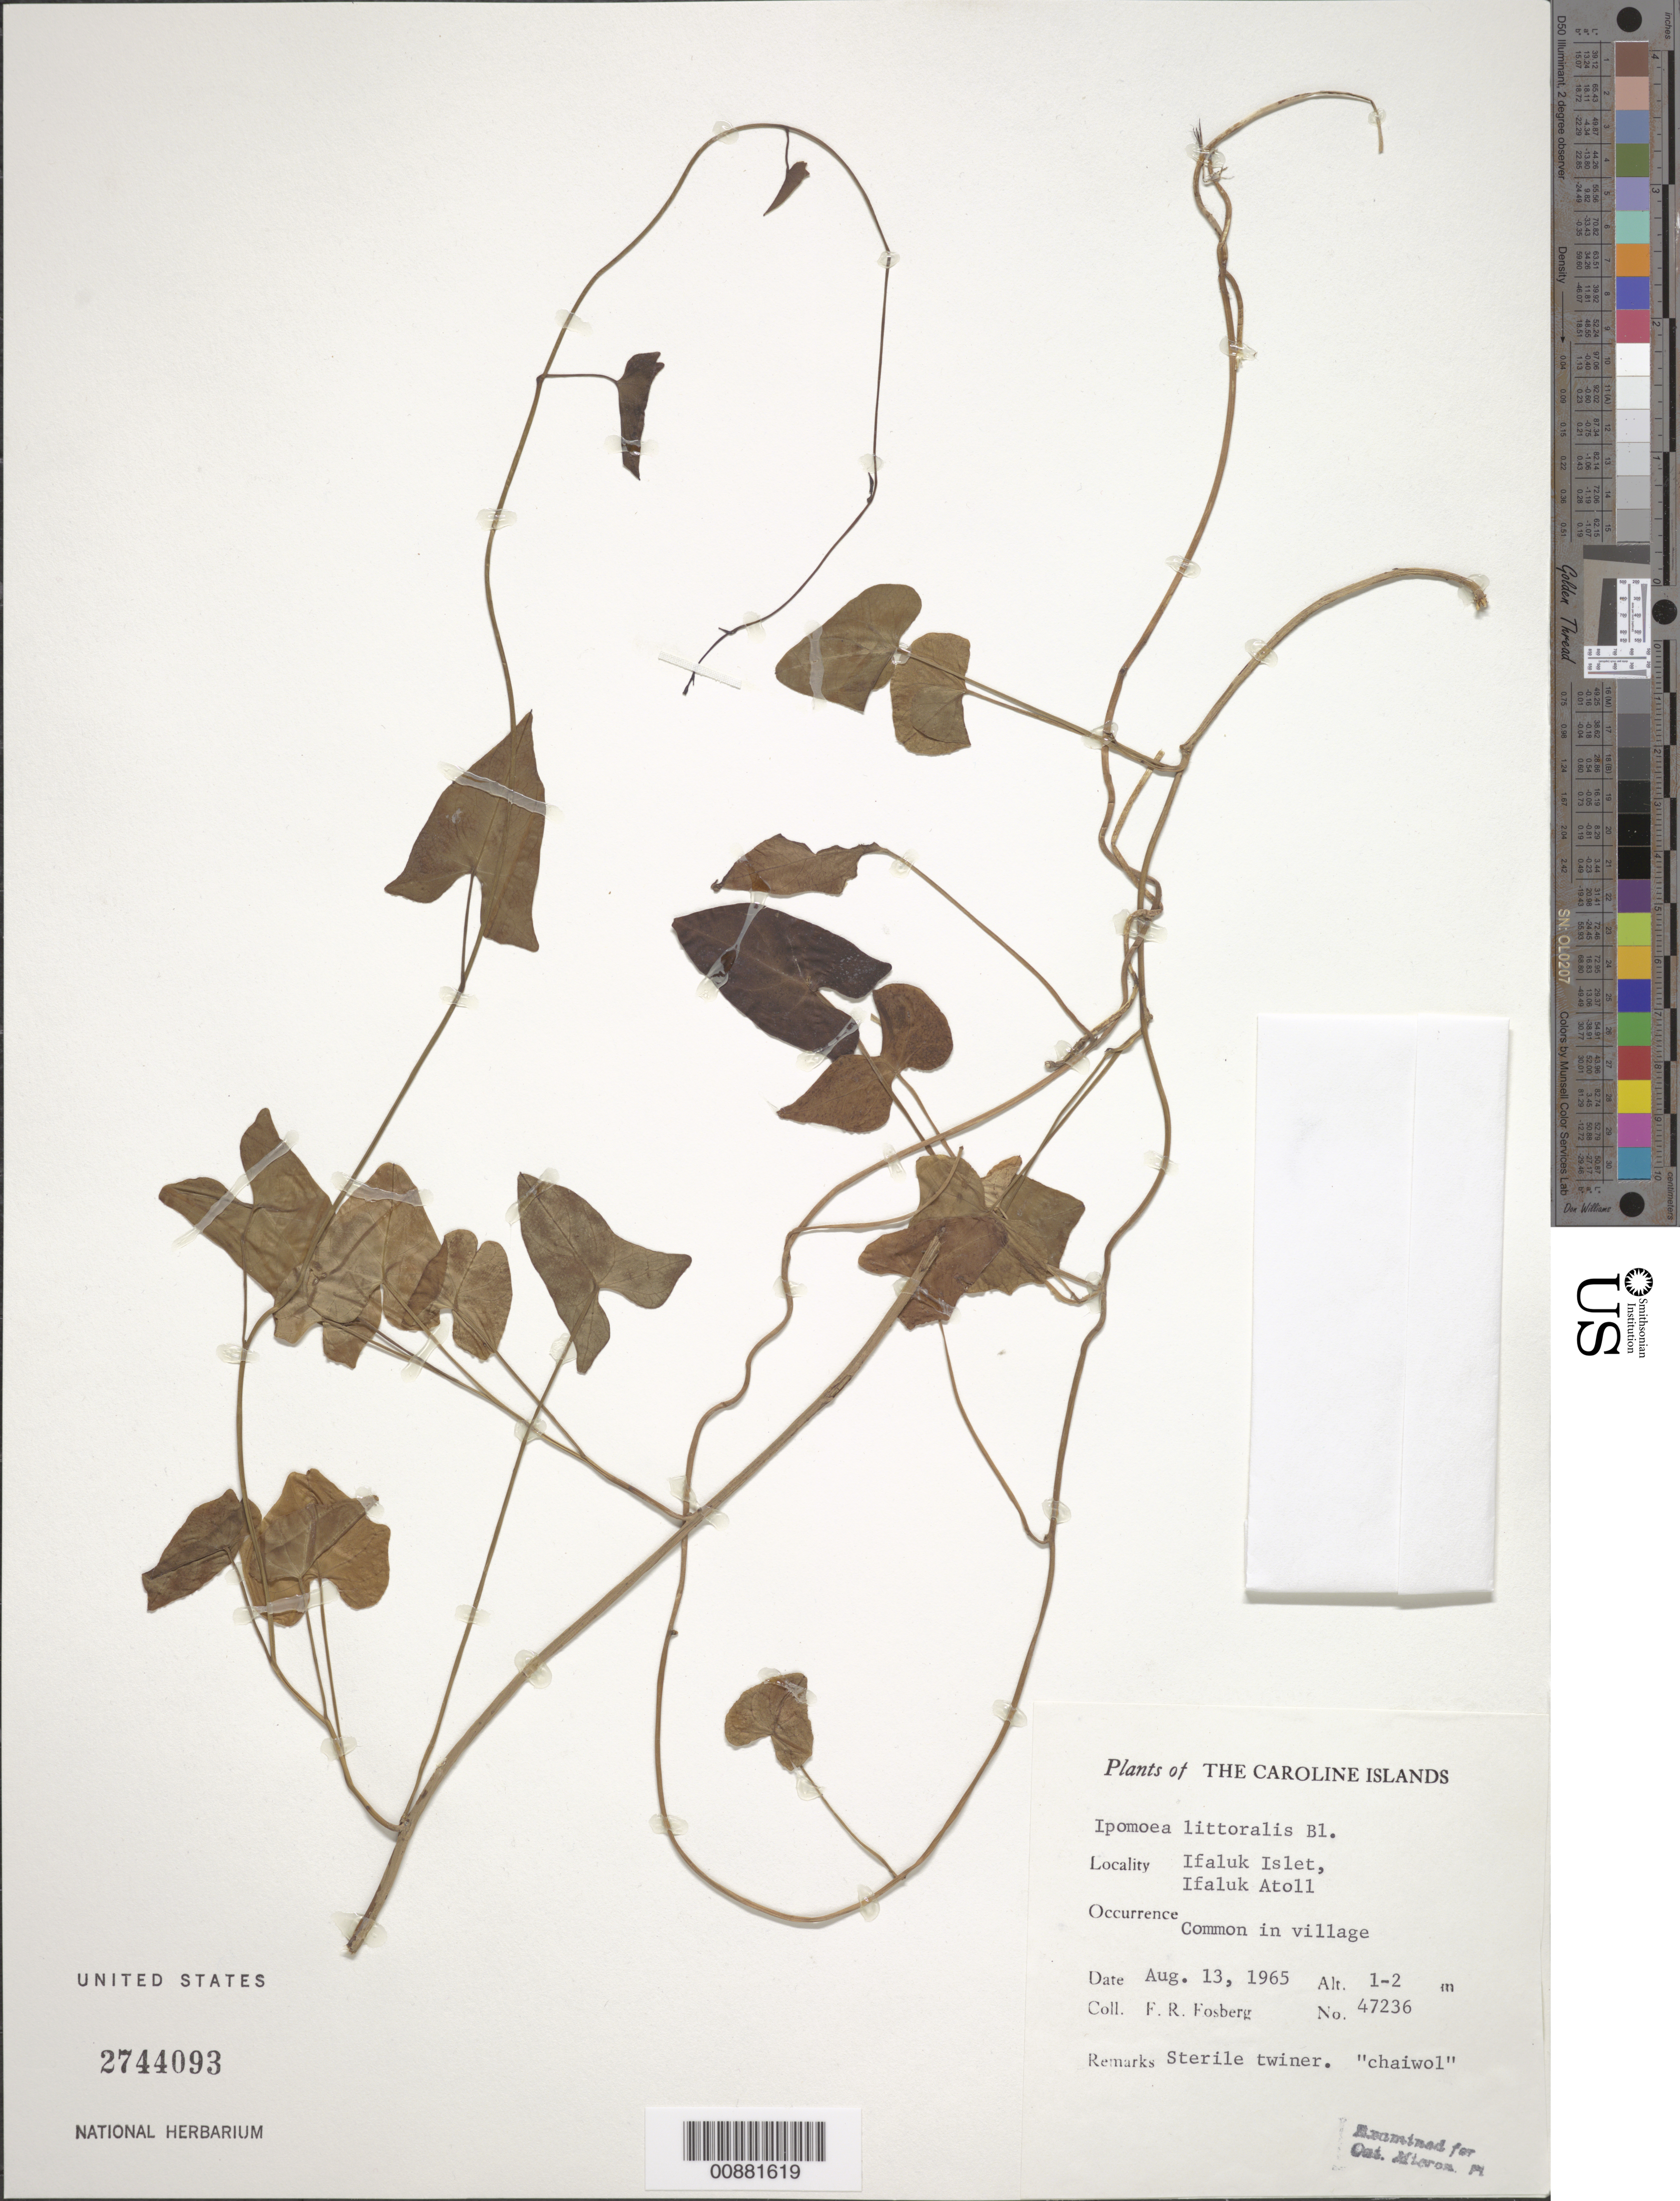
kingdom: Plantae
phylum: Tracheophyta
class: Magnoliopsida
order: Solanales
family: Convolvulaceae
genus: Ipomoea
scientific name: Ipomoea littoralis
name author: Blume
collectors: F. R. Fosberg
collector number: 47236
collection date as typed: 13 Aug 1965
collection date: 1965-08-13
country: Micronesia, Federated States of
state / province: Yap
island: Ifalik (Ifaluk) Atoll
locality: Ifalik Islet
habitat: Common in village.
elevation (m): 1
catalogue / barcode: US 2744093